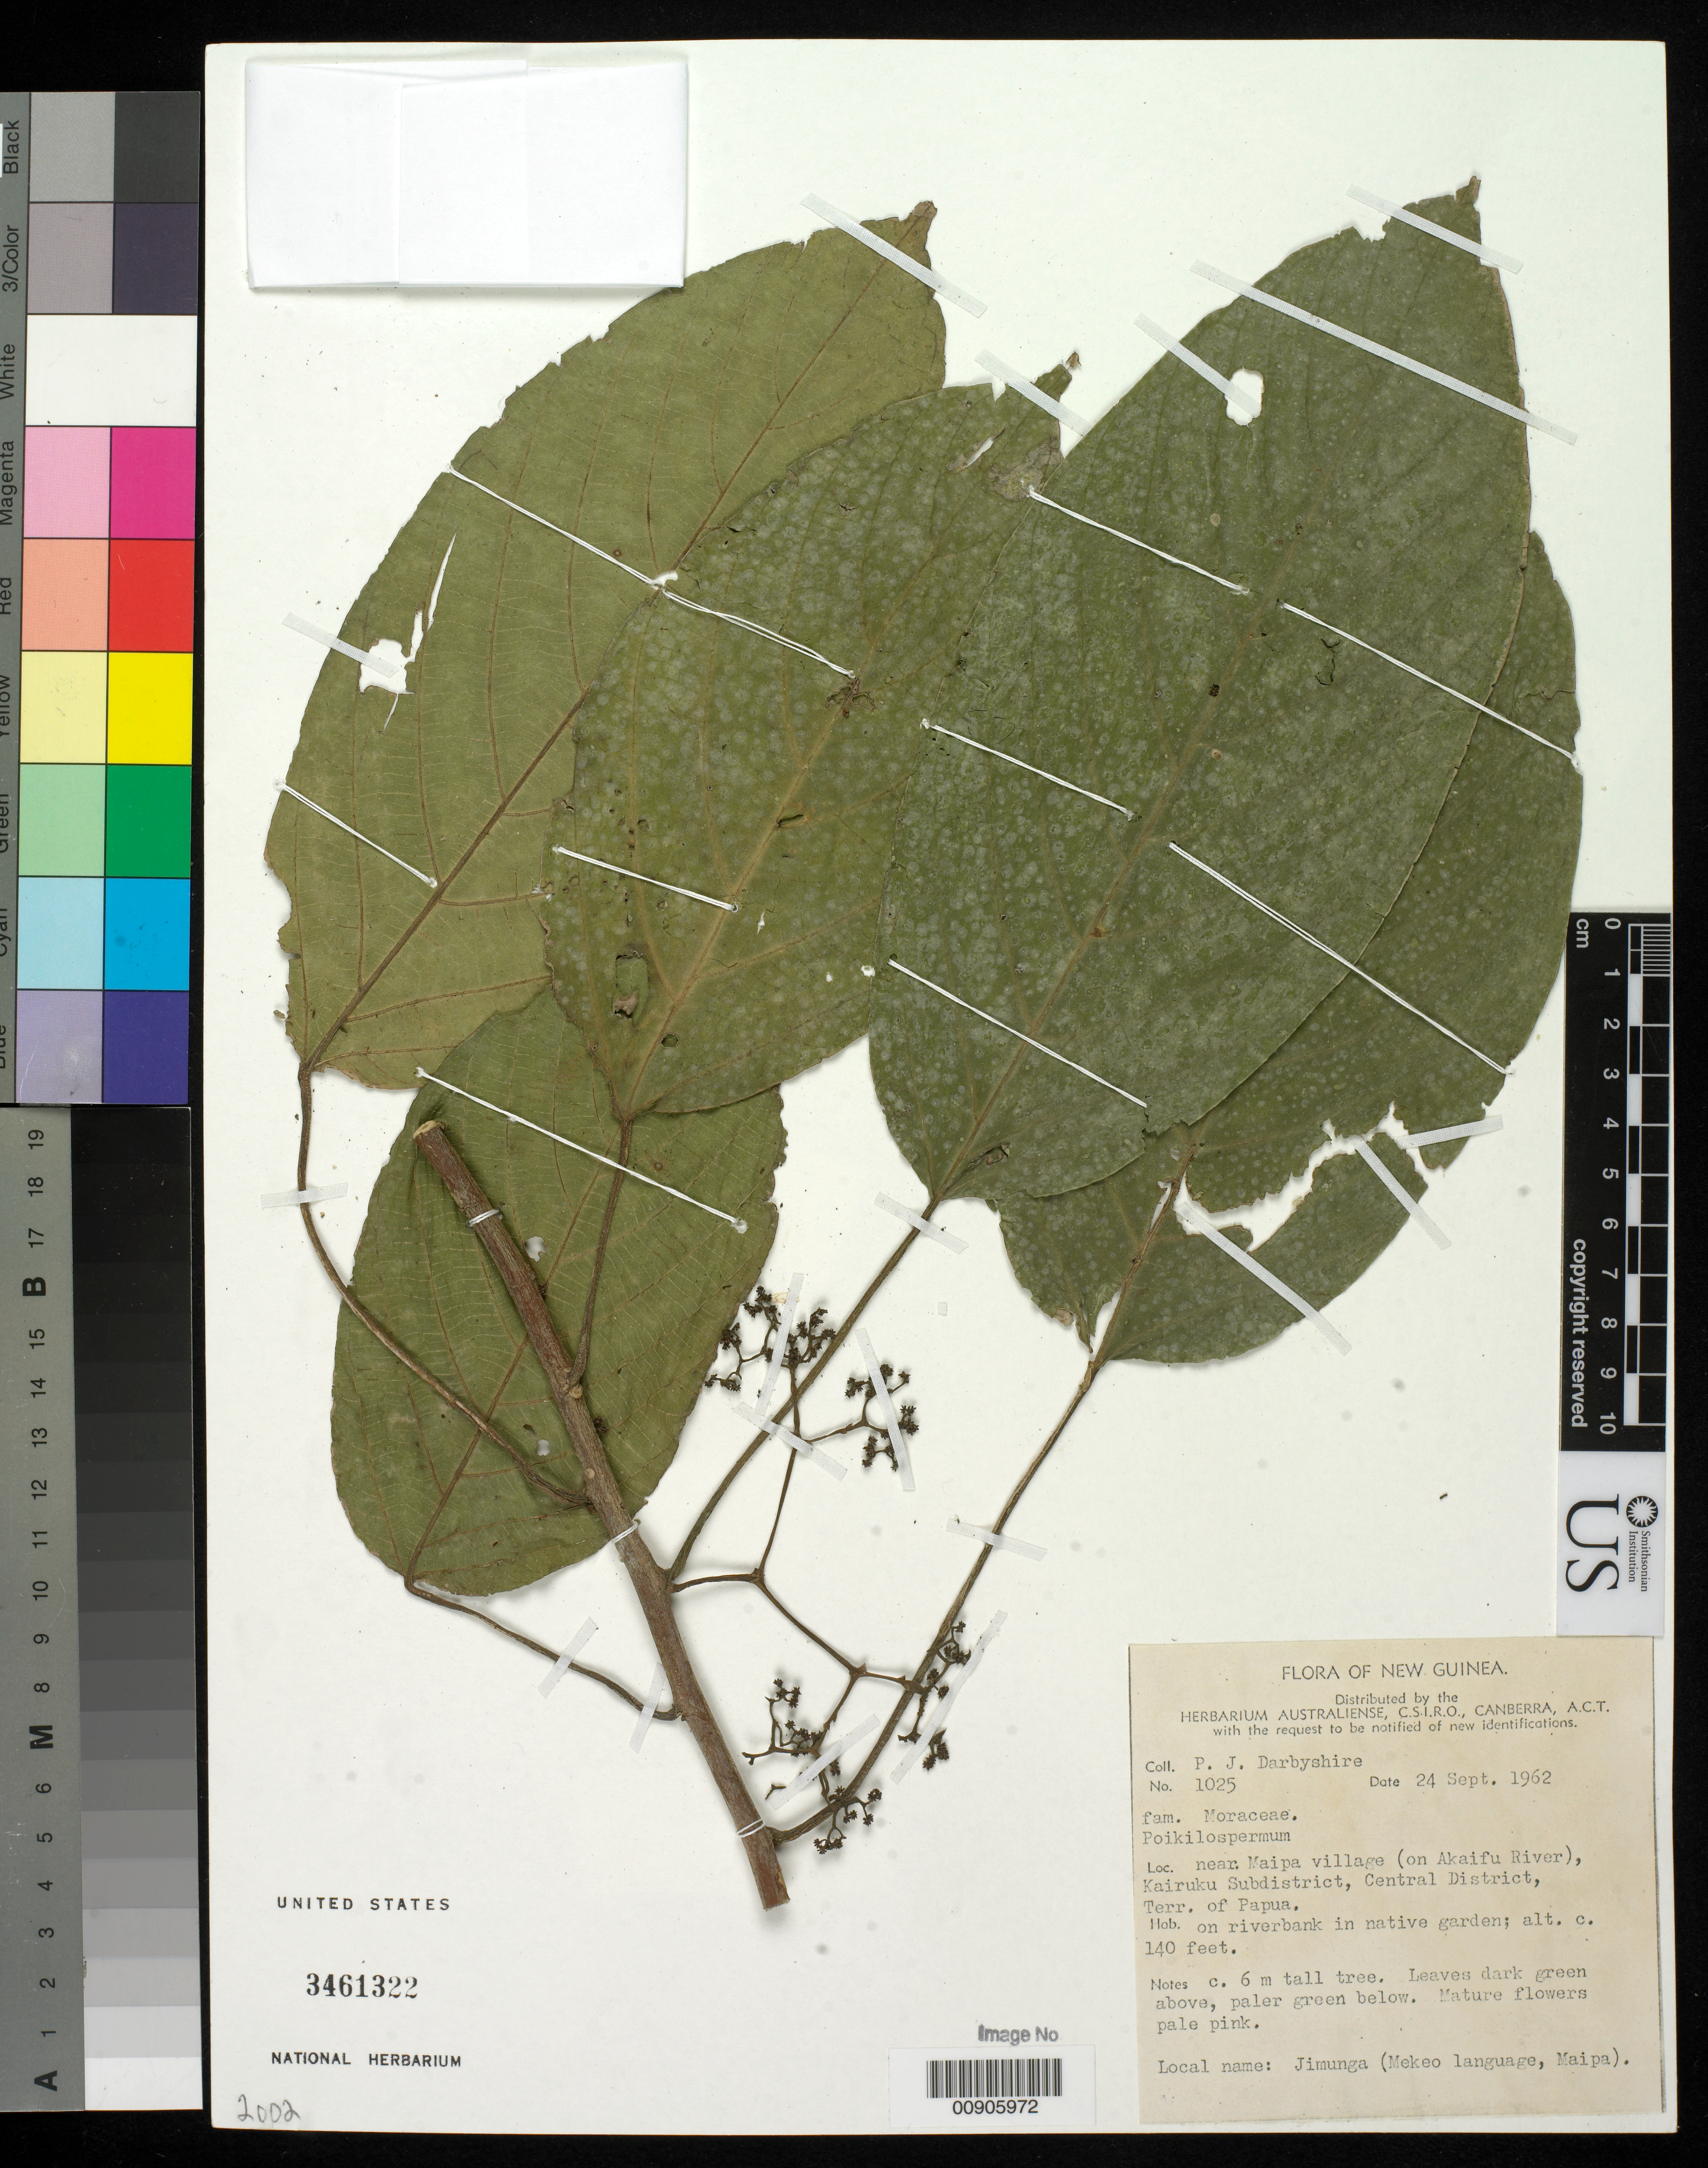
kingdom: Plantae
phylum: Tracheophyta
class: Magnoliopsida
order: Rosales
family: Urticaceae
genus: Poikilospermum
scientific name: Poikilospermum sp.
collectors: P. Darbyshire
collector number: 1025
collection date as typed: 24 Sep 1962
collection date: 1962-09-24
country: Papua New Guinea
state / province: Central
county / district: Kairuku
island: New Guinea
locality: Kairuku. Near Maipa village (on Akaifu River), Kairuku Subdistrict, Central District, Terr. of Papua.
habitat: on riverbank in native garden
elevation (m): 43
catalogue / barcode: US 3461322